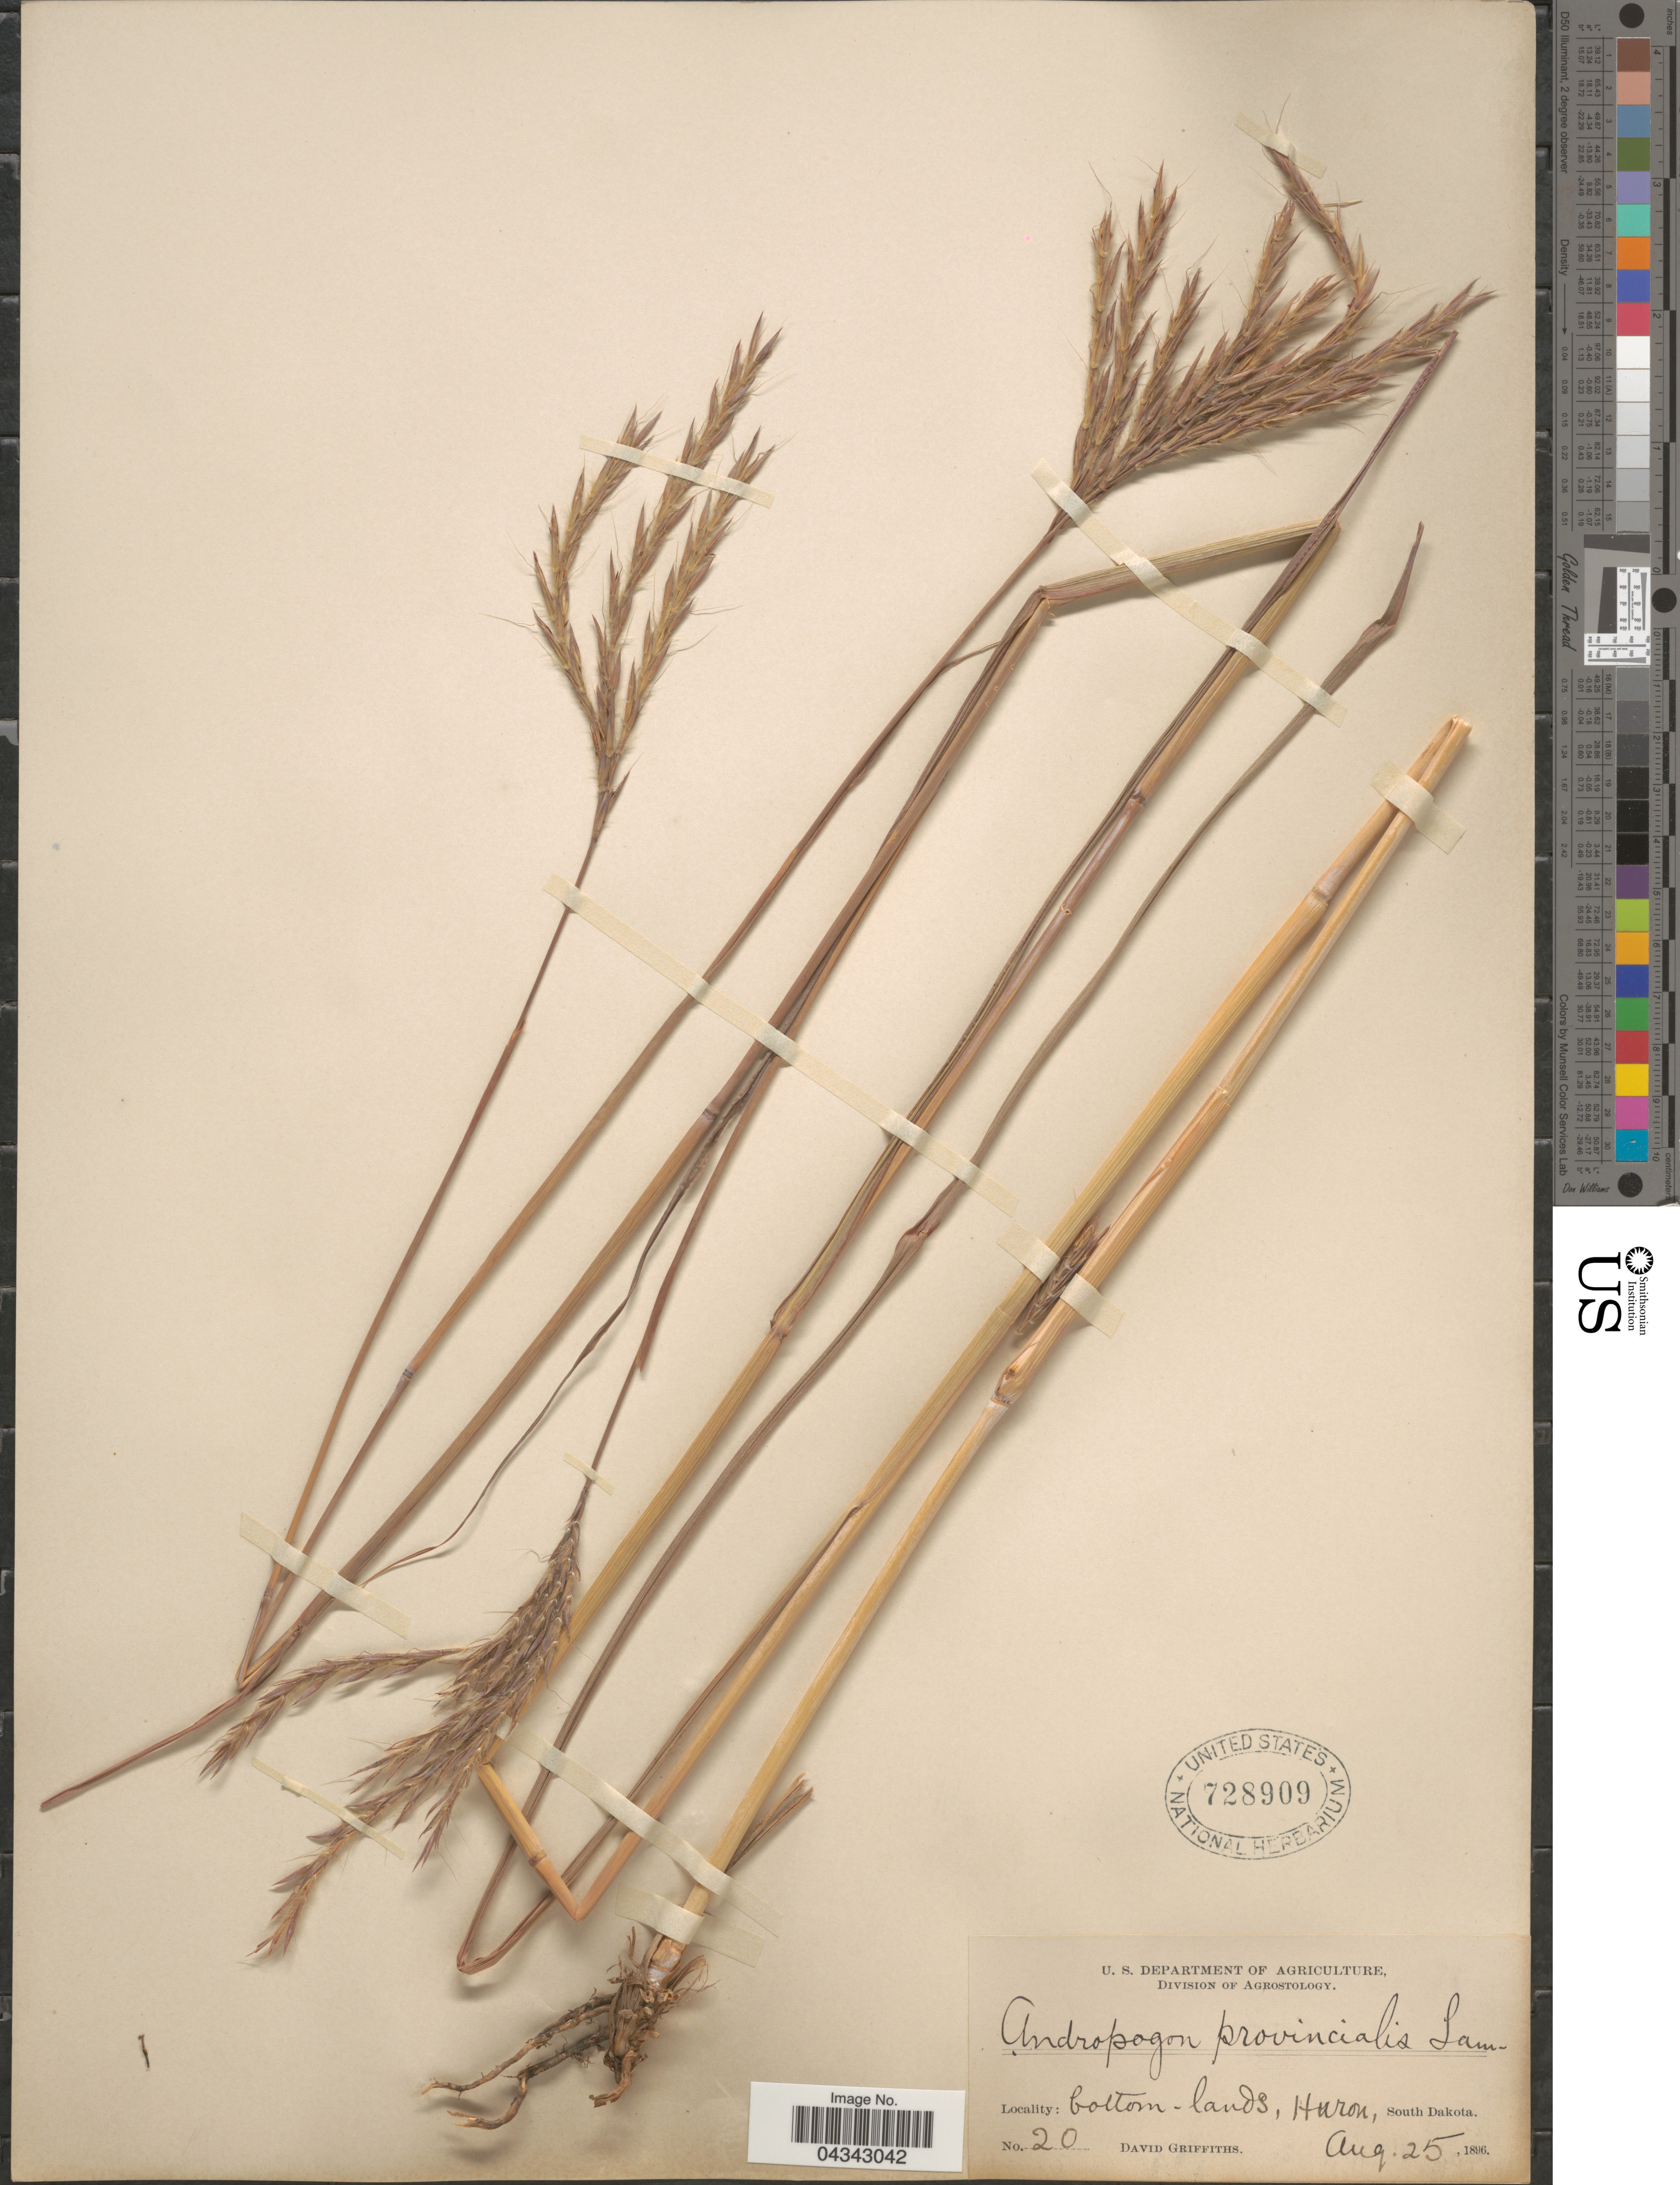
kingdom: Plantae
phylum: Tracheophyta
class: Liliopsida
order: Poales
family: Poaceae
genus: Andropogon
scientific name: Andropogon gerardii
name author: Vitman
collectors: D. Griffiths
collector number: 20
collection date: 1896-08-25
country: United States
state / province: South Dakota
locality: Bottom-lands, Huron.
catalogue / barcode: US 728909